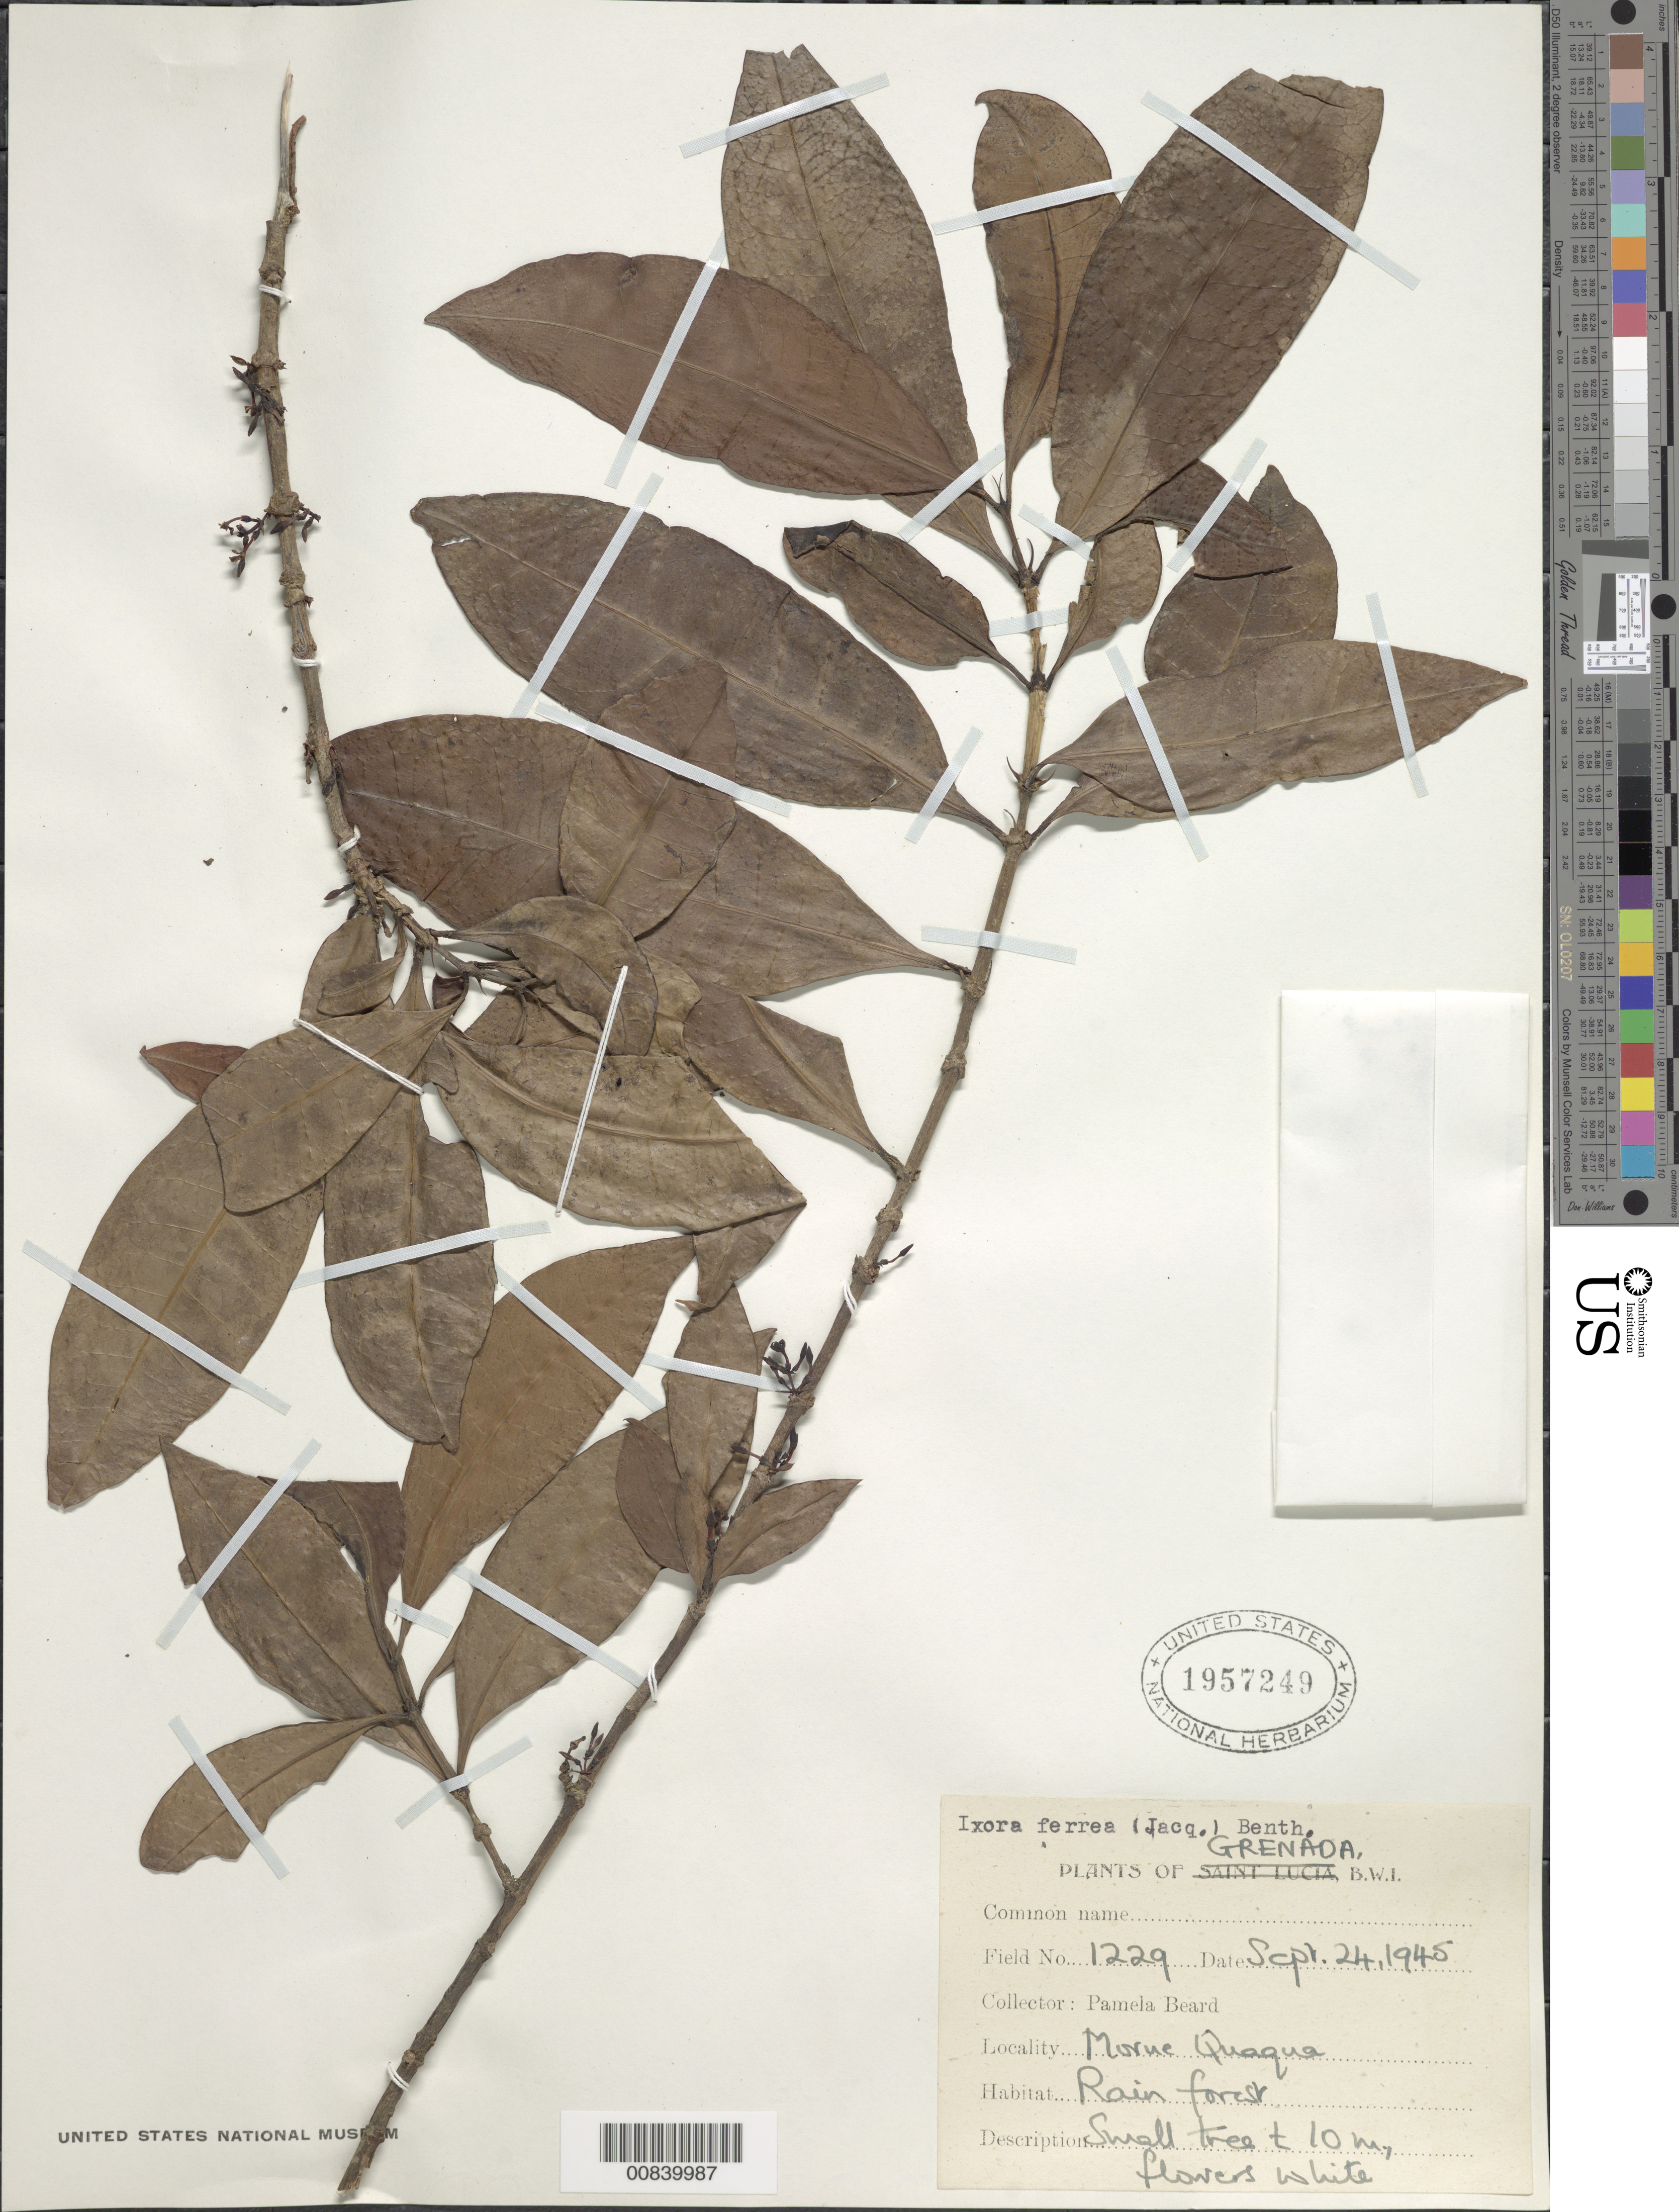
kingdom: Plantae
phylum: Tracheophyta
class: Magnoliopsida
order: Gentianales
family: Rubiaceae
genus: Ixora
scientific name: Ixora ferrea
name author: (Jacq.) Benth.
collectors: P. Beard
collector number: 1229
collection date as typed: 24 Sep 1945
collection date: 1945-09-24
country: Grenada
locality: Morne Quaqua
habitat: Rainforest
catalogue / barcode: US 1957249